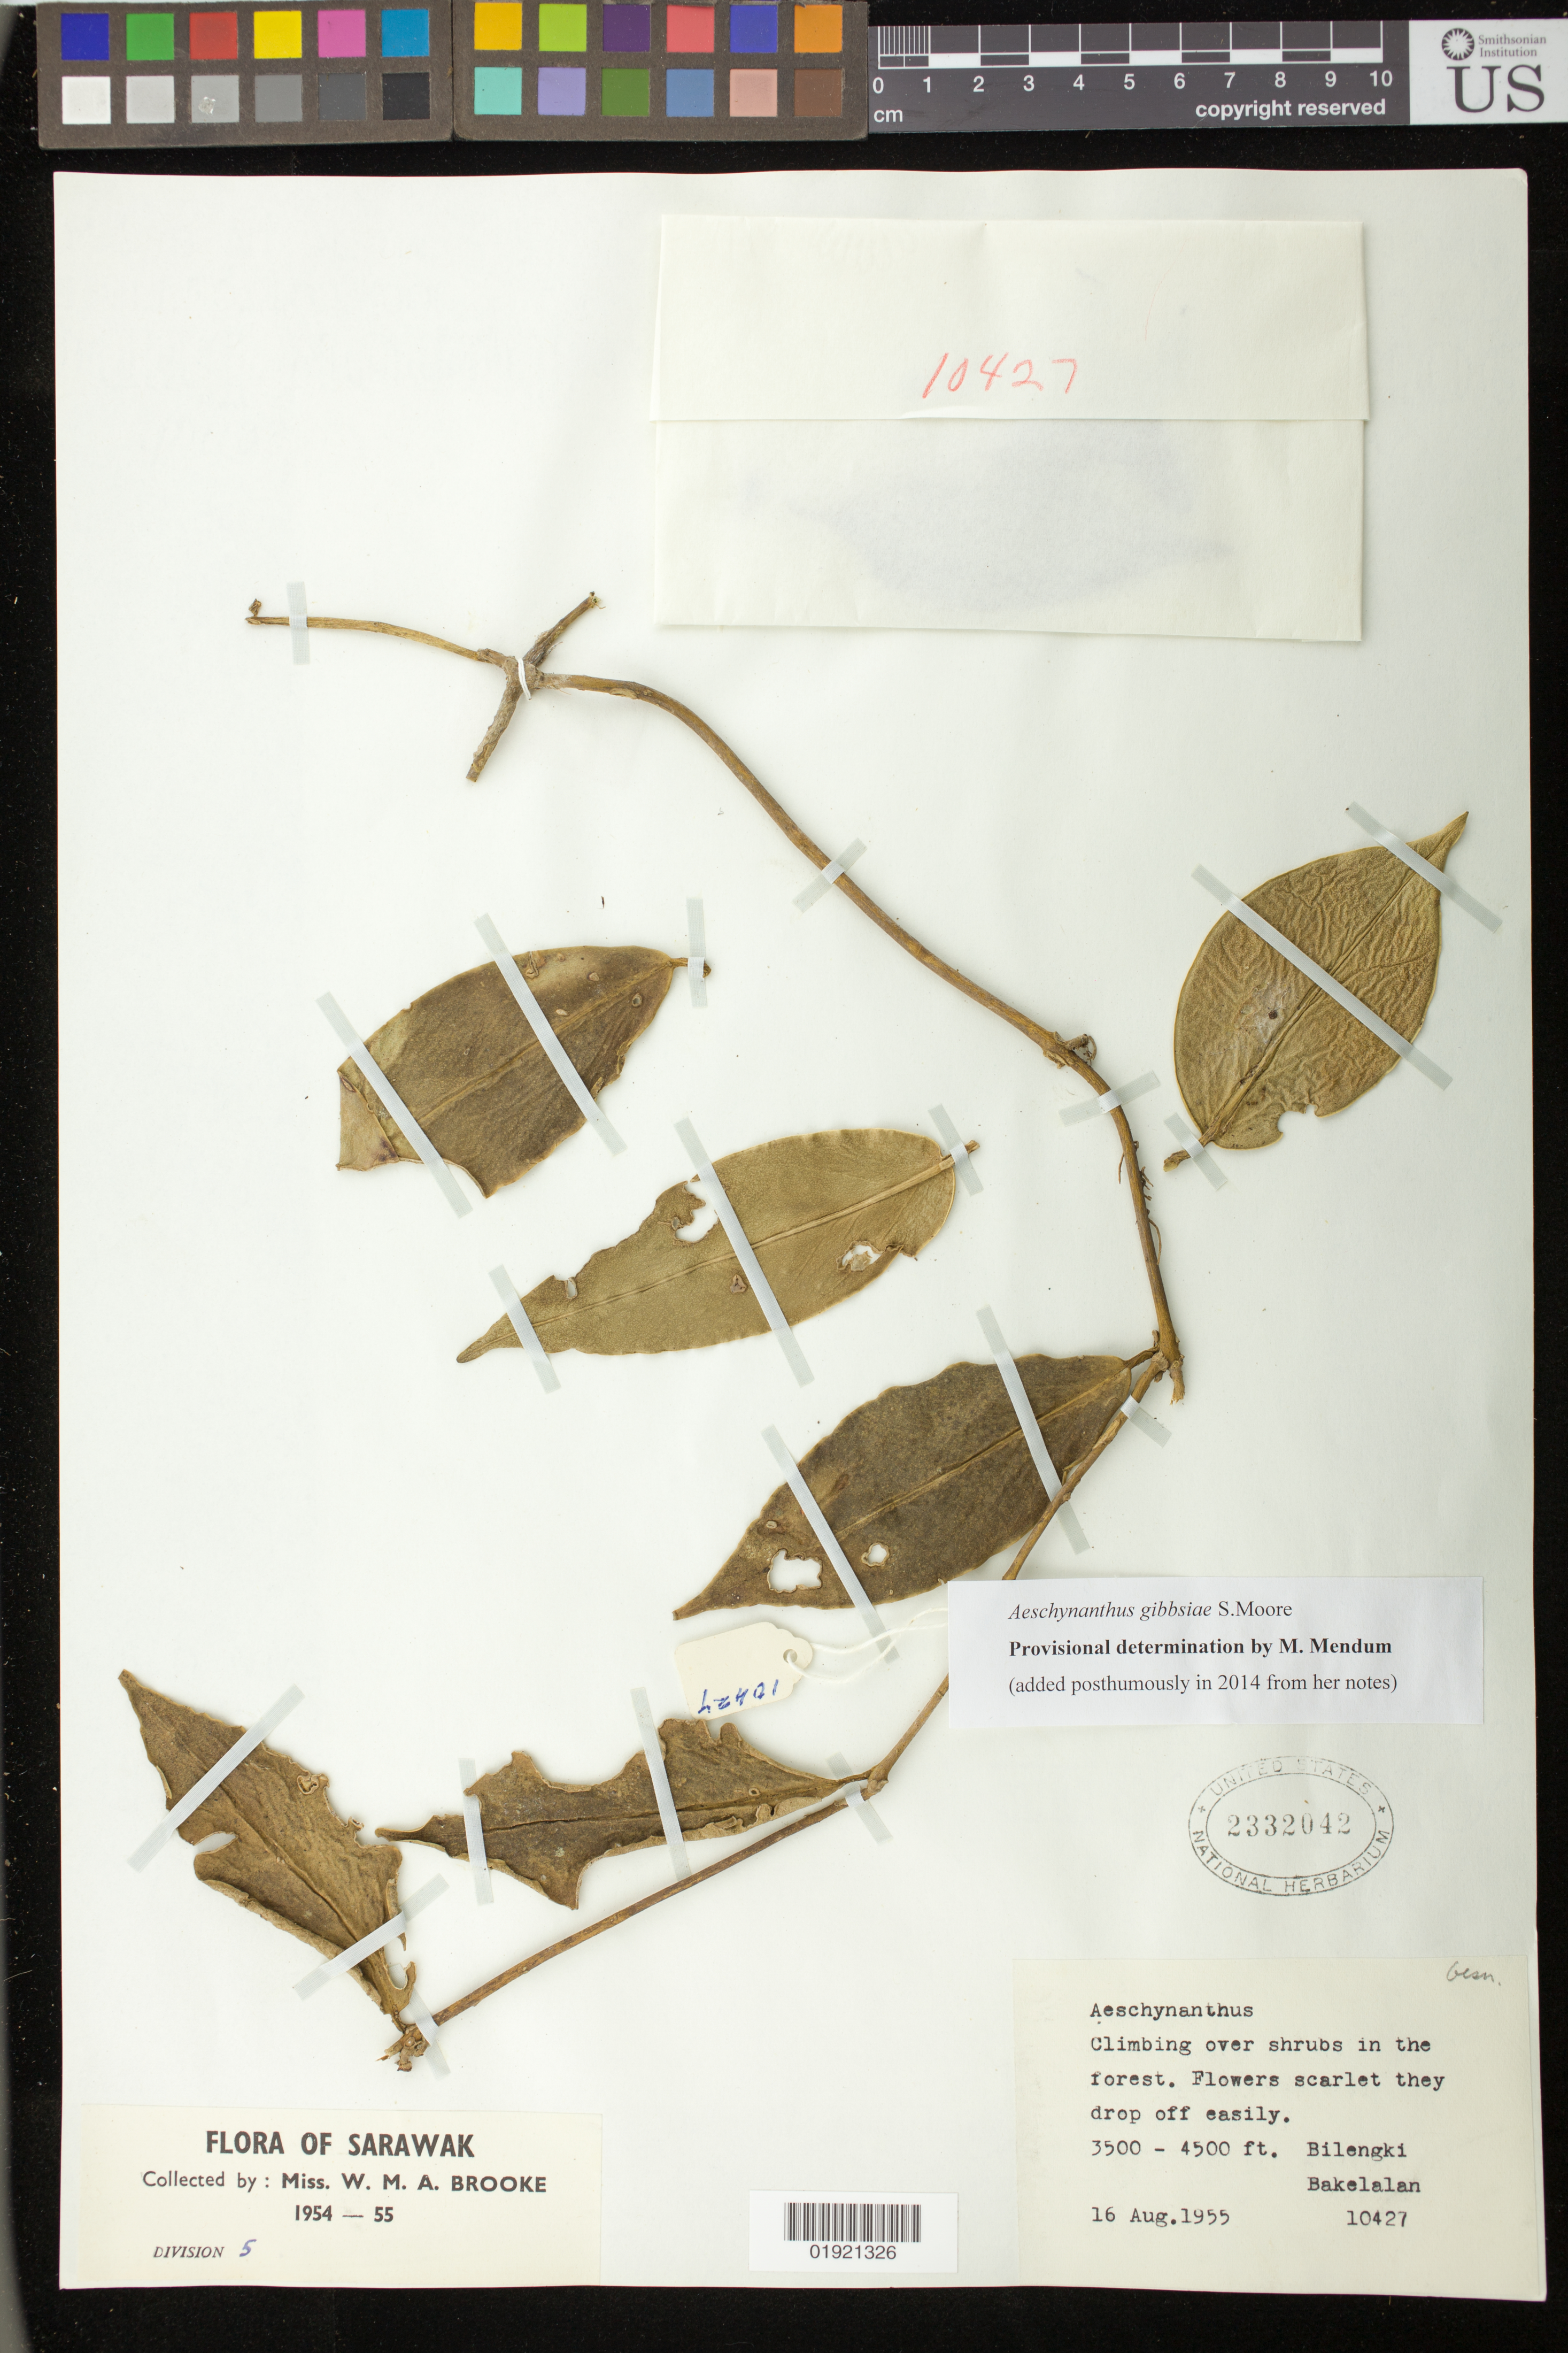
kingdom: Plantae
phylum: Tracheophyta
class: Magnoliopsida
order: Lamiales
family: Gesneriaceae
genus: Aeschynanthus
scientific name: Aeschynanthus gibbsiae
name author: S. Moore ex Gibbs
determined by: Mendum, Mary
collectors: W. Brooke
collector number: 10427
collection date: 1955-08-16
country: Malaysia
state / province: Sarawak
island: Borneo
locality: Bilengki. Bakelalan.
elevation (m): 1067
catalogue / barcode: US 2332042